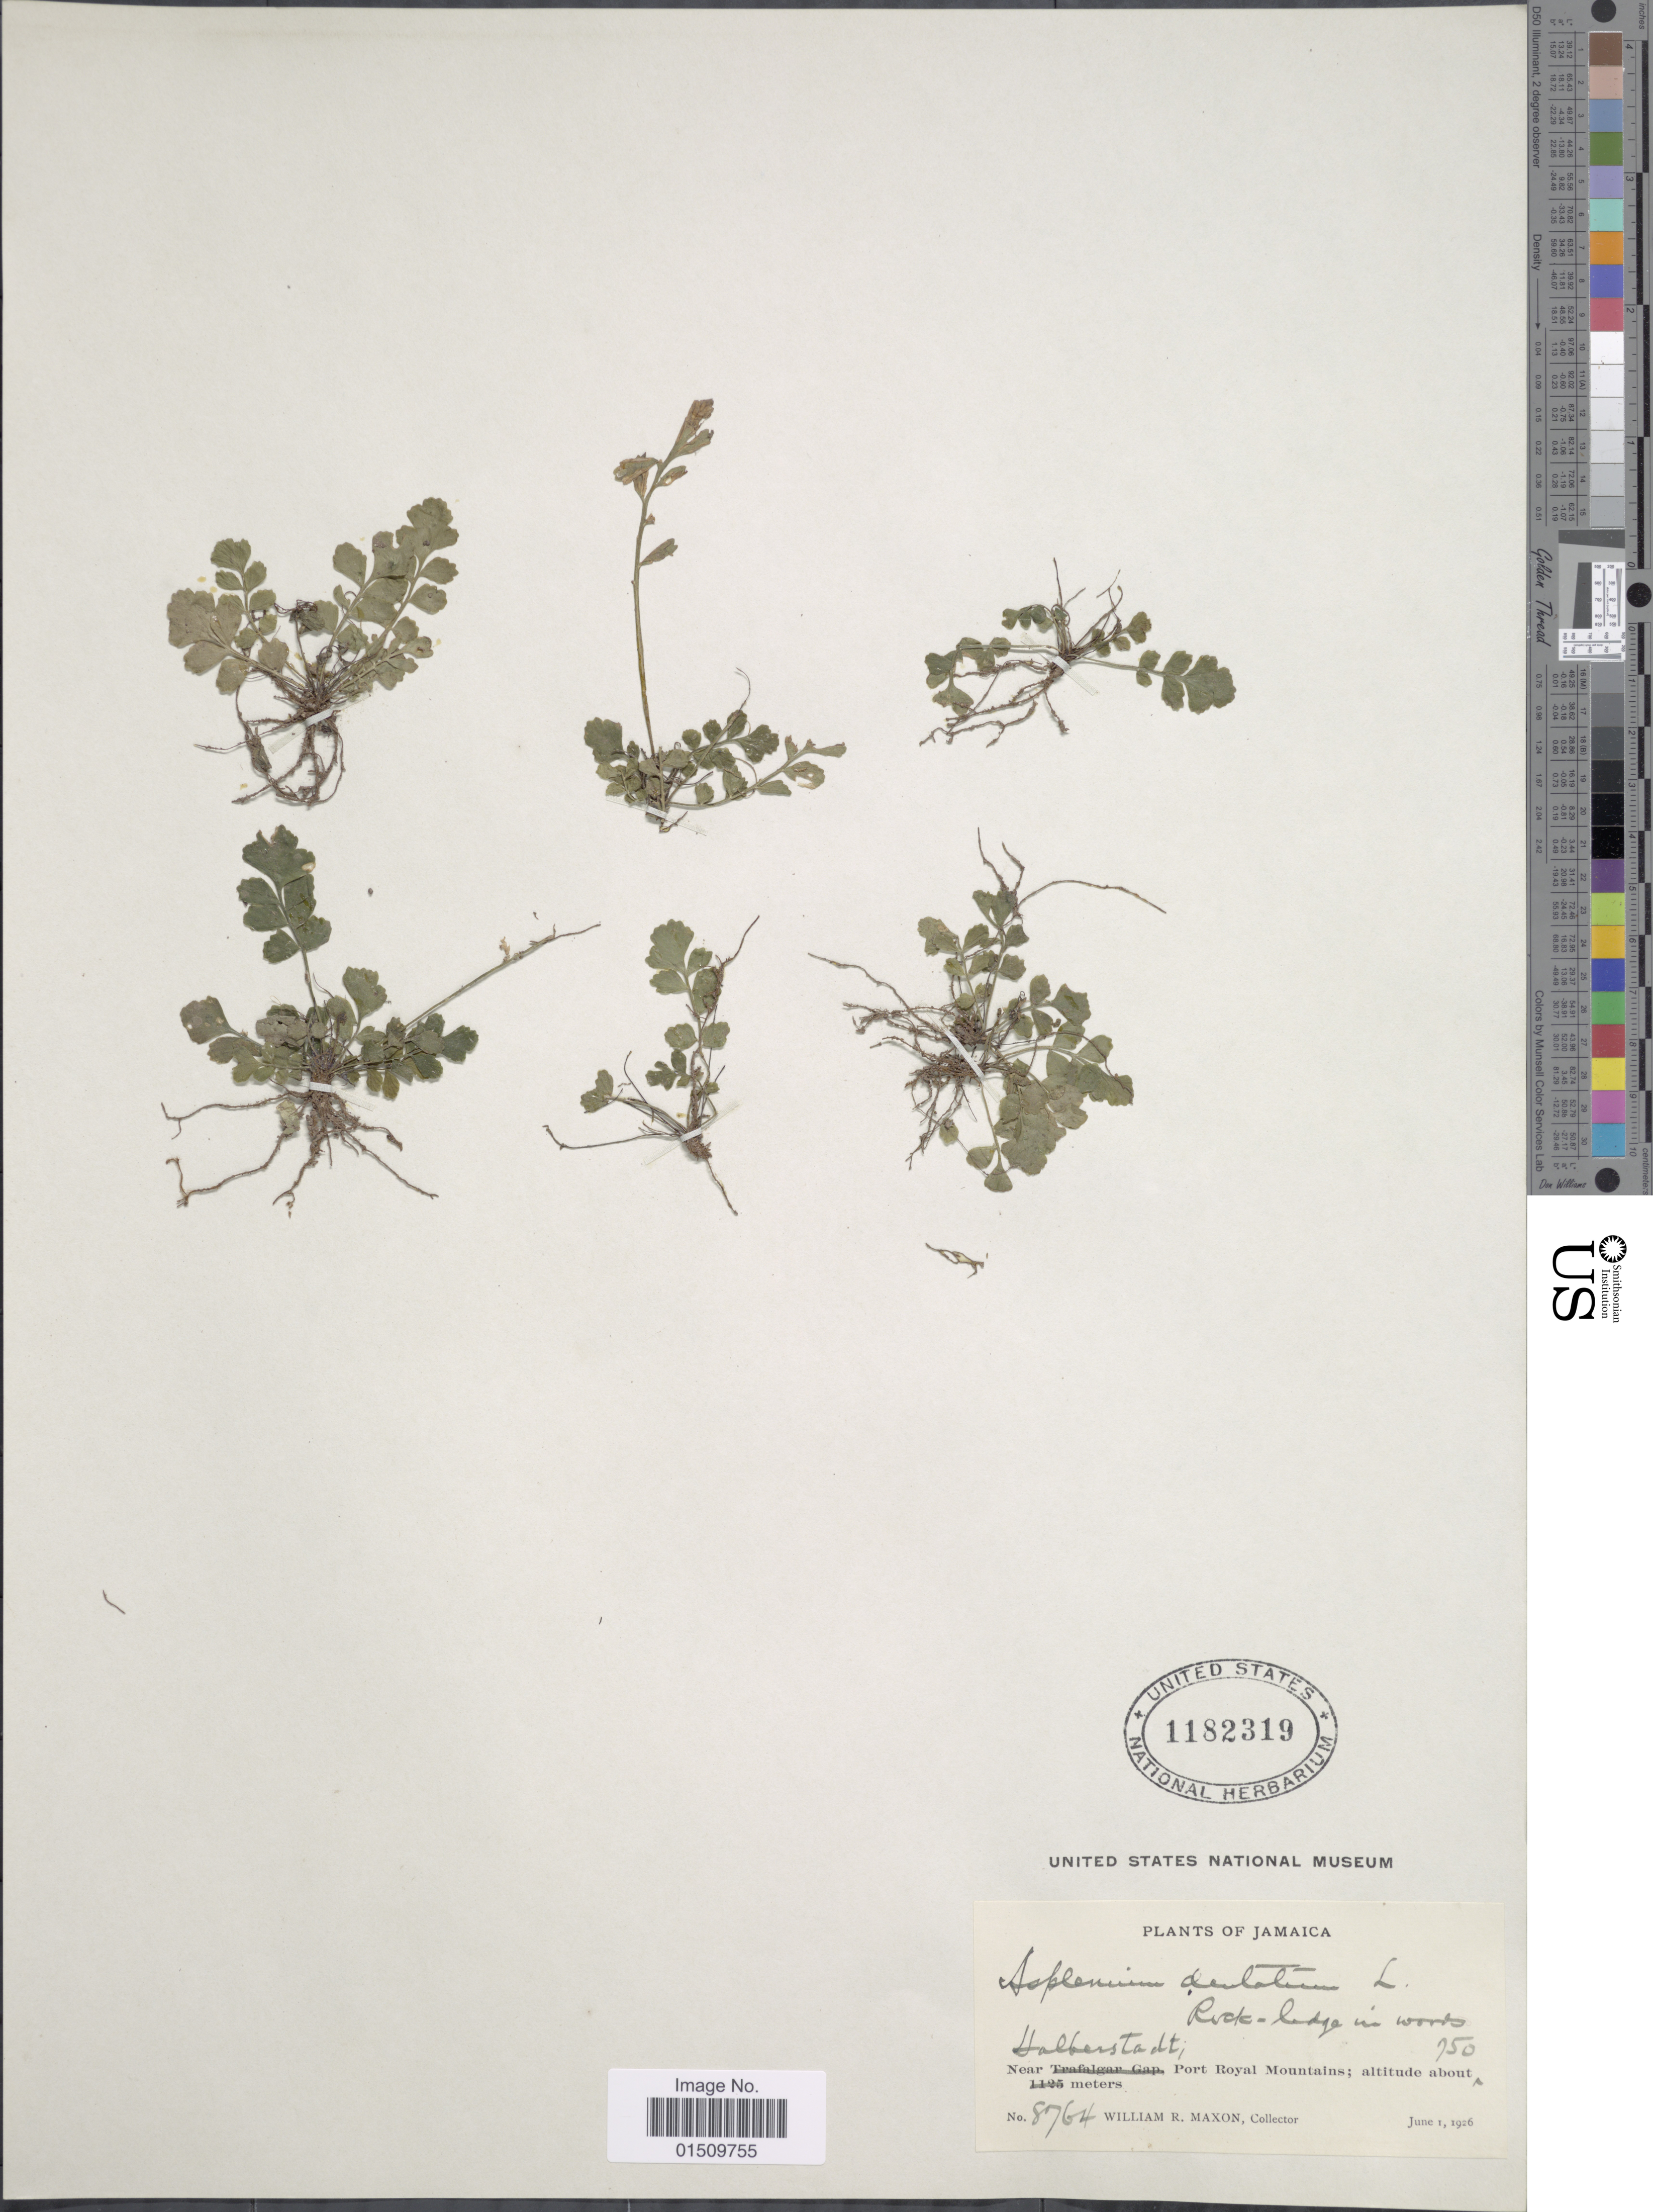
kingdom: Plantae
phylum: Tracheophyta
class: Polypodiopsida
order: Polypodiales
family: Aspleniaceae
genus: Asplenium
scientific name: Asplenium trichomanes-dentatum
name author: L.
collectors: W. R. Maxon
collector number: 8764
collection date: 1926-06-01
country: Jamaica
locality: Jamaica, Near Halkerstadt, Port Royal Mountains.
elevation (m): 750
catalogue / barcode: US 1182319